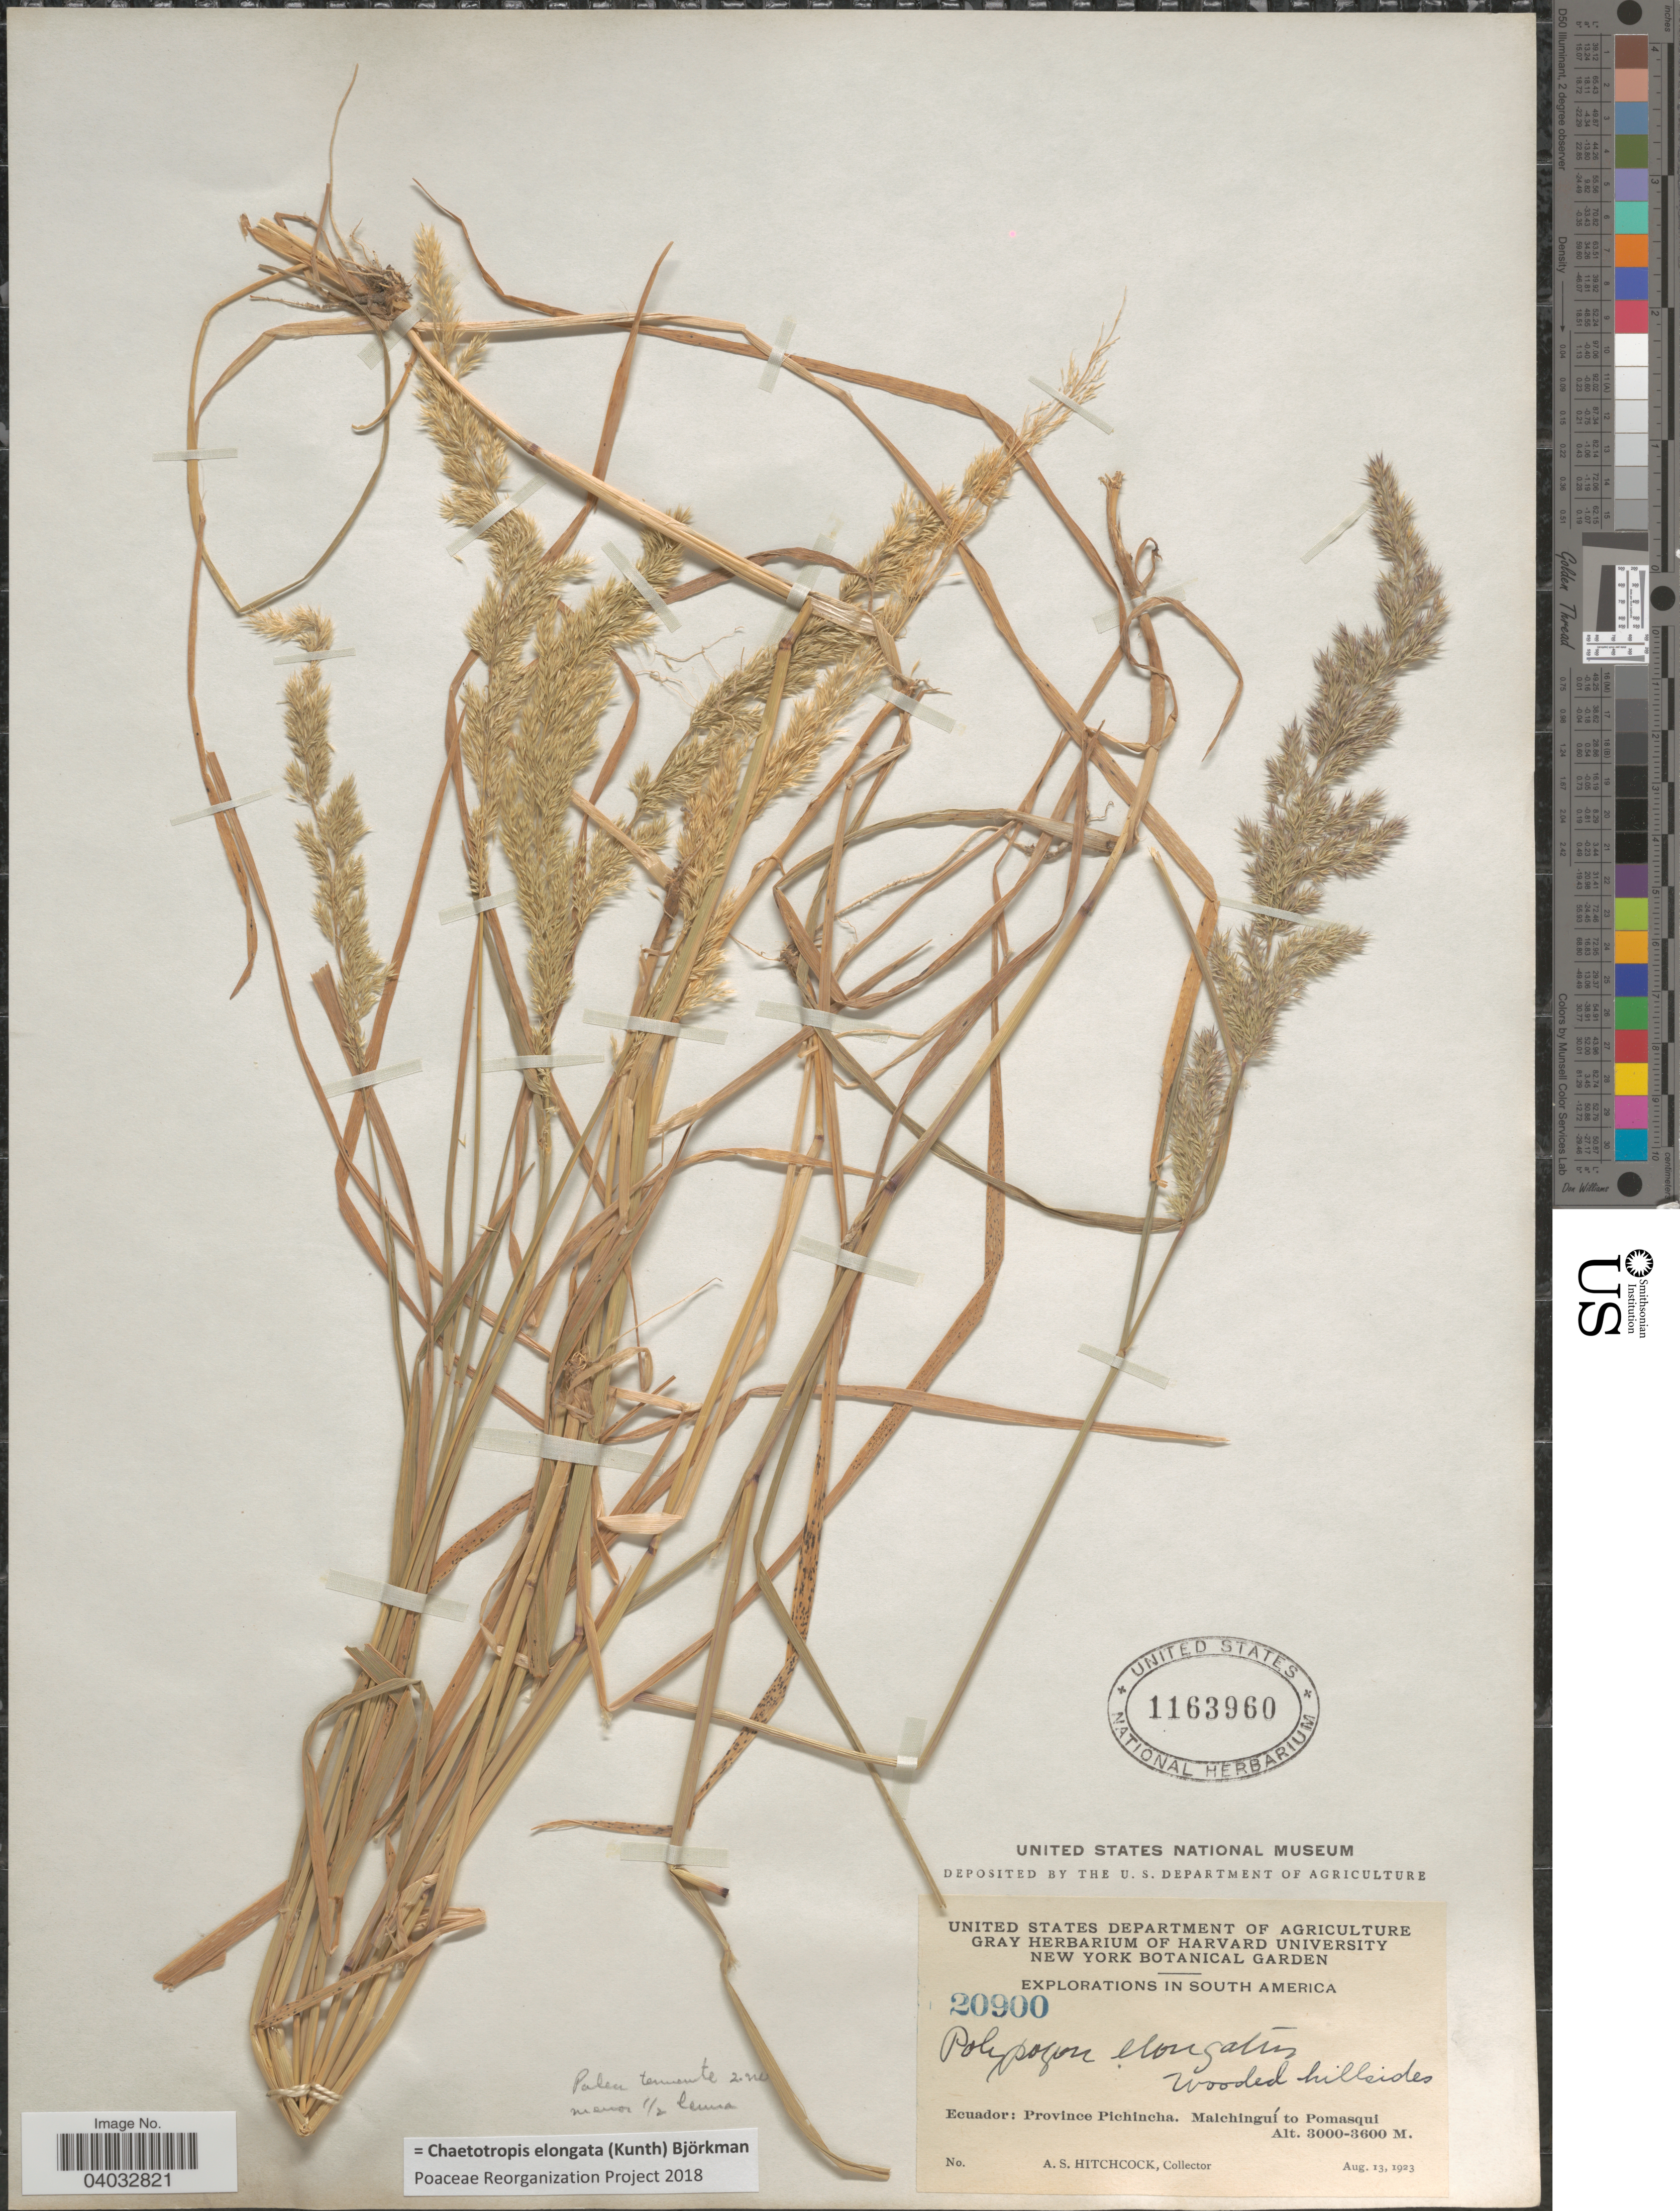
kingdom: Plantae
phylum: Tracheophyta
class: Liliopsida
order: Poales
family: Poaceae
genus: Chaetotropis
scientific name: Chaetotropis elongata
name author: (Kunth) Björkman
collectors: A. S. Hitchcock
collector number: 20900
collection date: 1923-08-13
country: Ecuador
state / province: Pichincha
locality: Malchinguí to Pomasqui.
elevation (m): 3000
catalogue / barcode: US 1163960